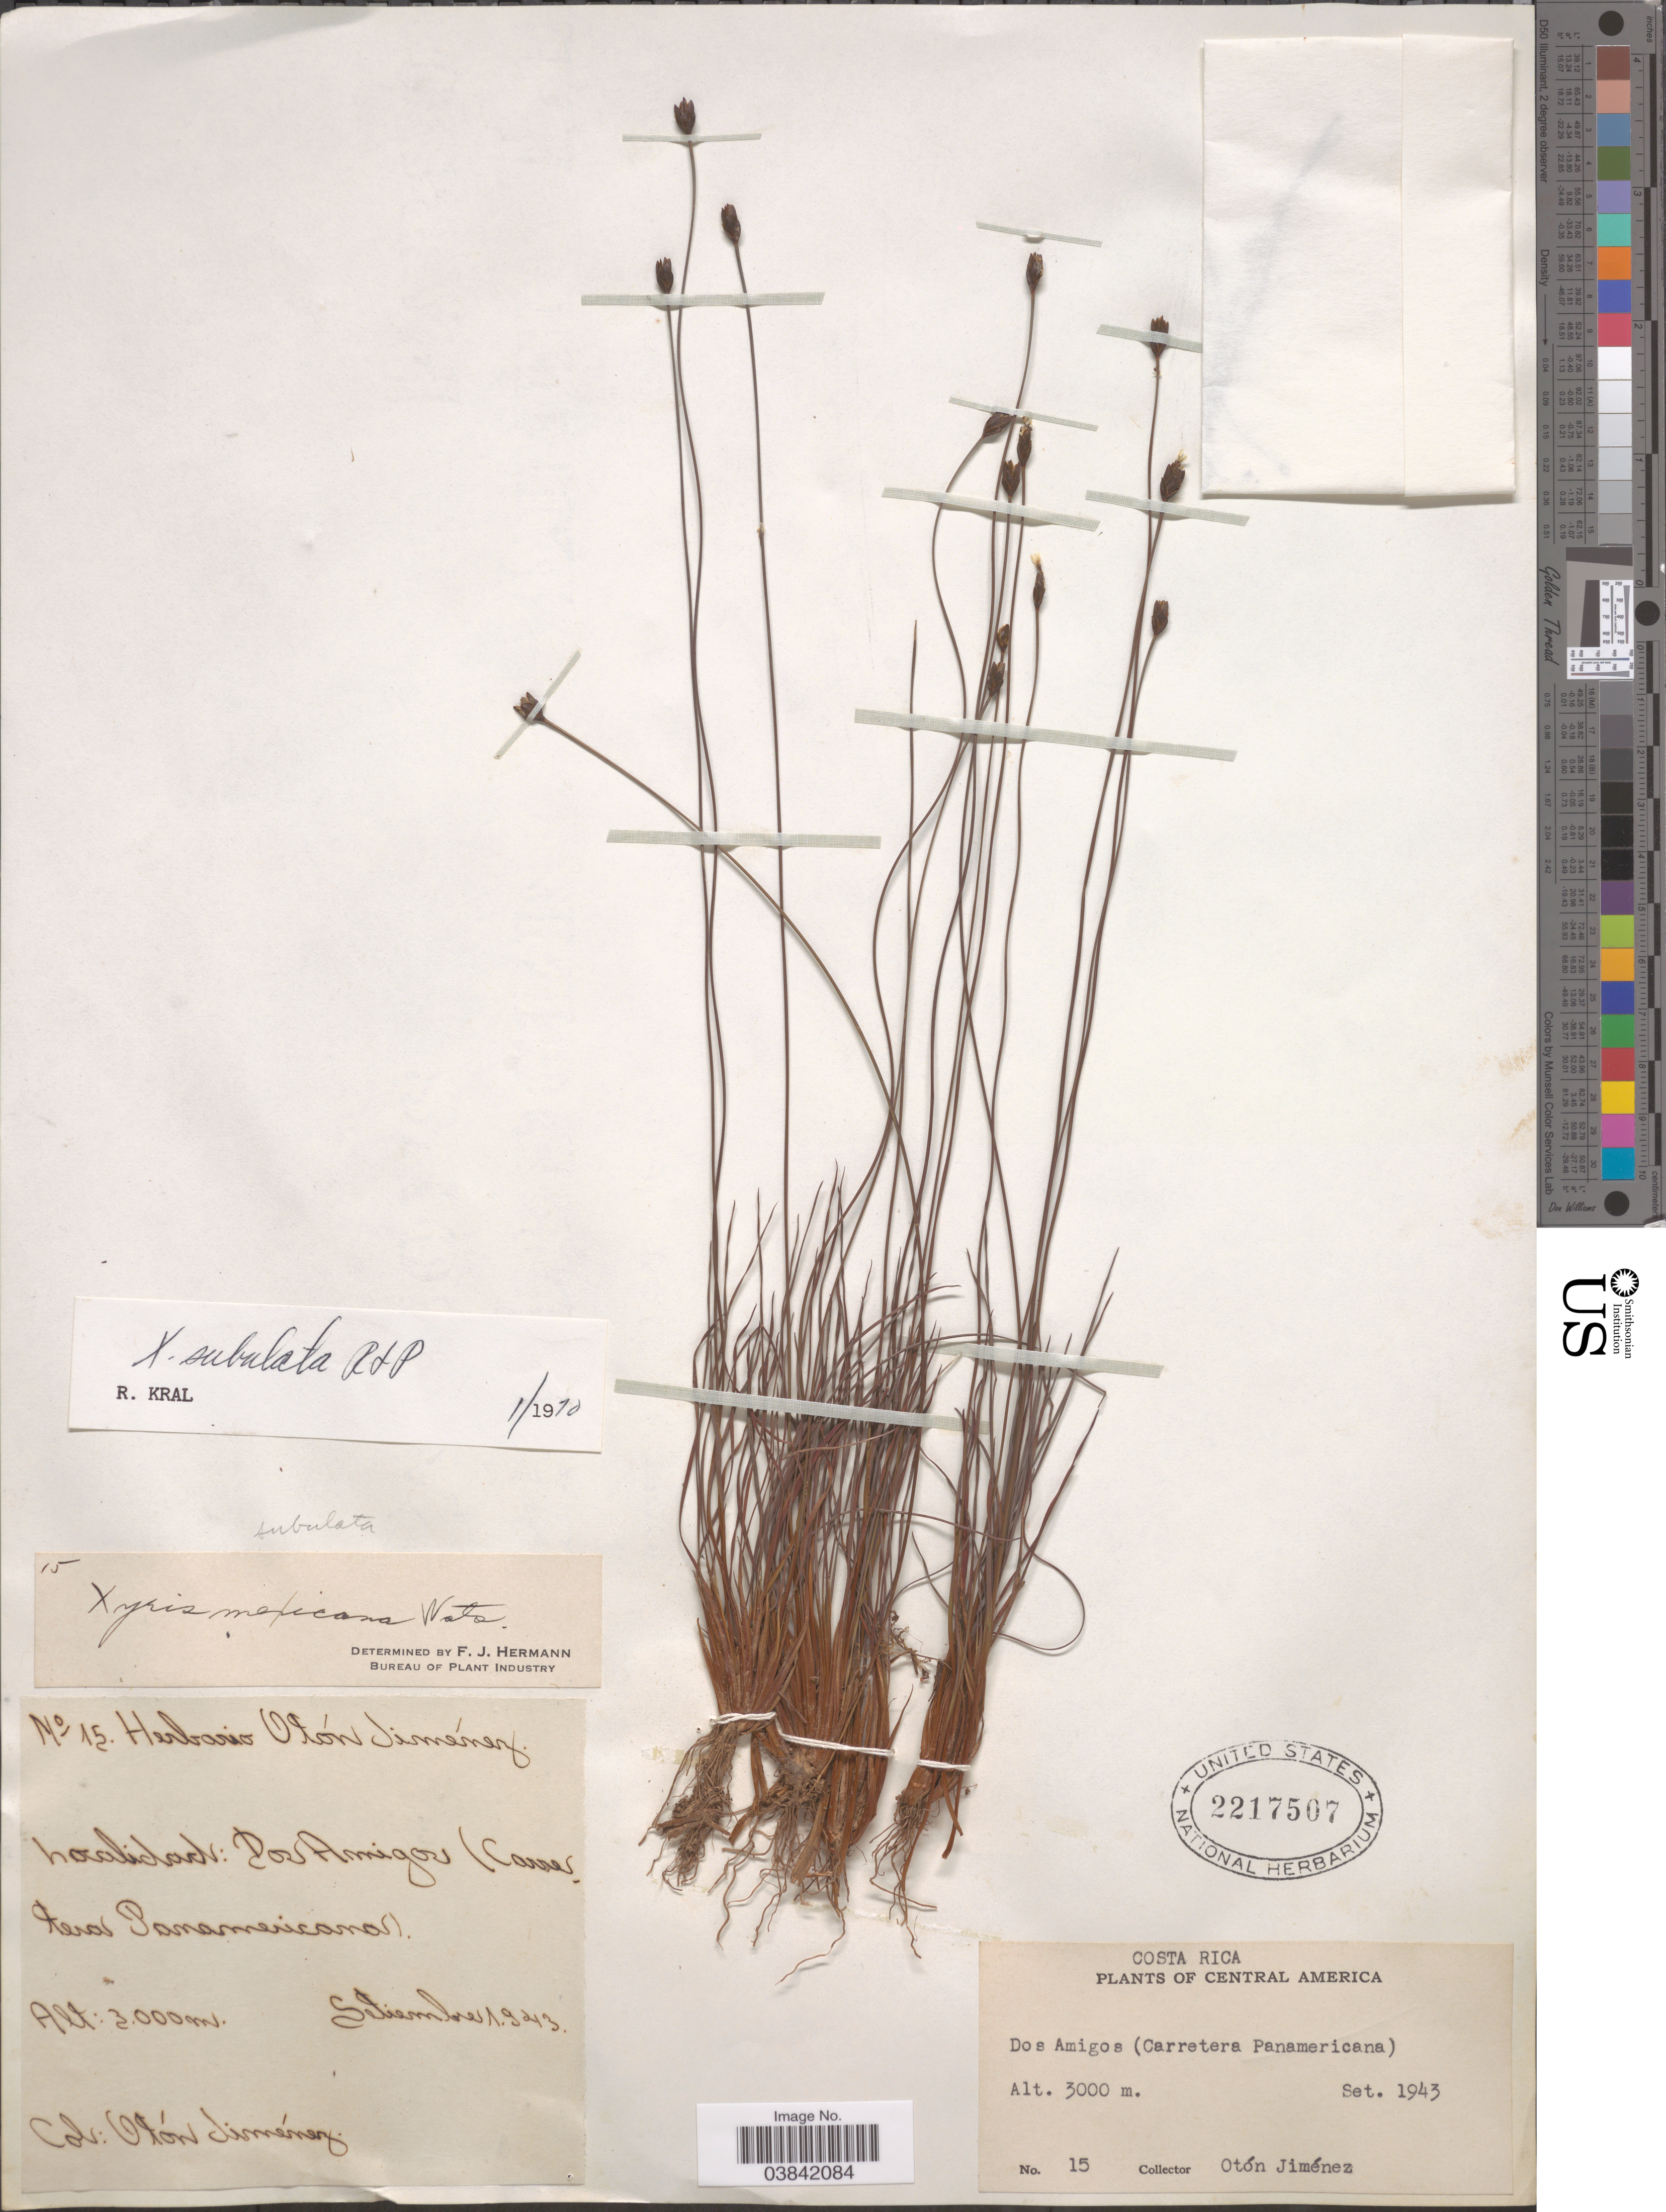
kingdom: Plantae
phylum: Tracheophyta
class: Liliopsida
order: Poales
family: Xyridaceae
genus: Xyris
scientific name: Xyris subulata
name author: Ruiz & Pav.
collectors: O. Jimenez L.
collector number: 15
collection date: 1943-09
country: Costa Rica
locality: Central America. Dos Amigos (Carretera Panamericana).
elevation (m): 3000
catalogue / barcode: US 2217507